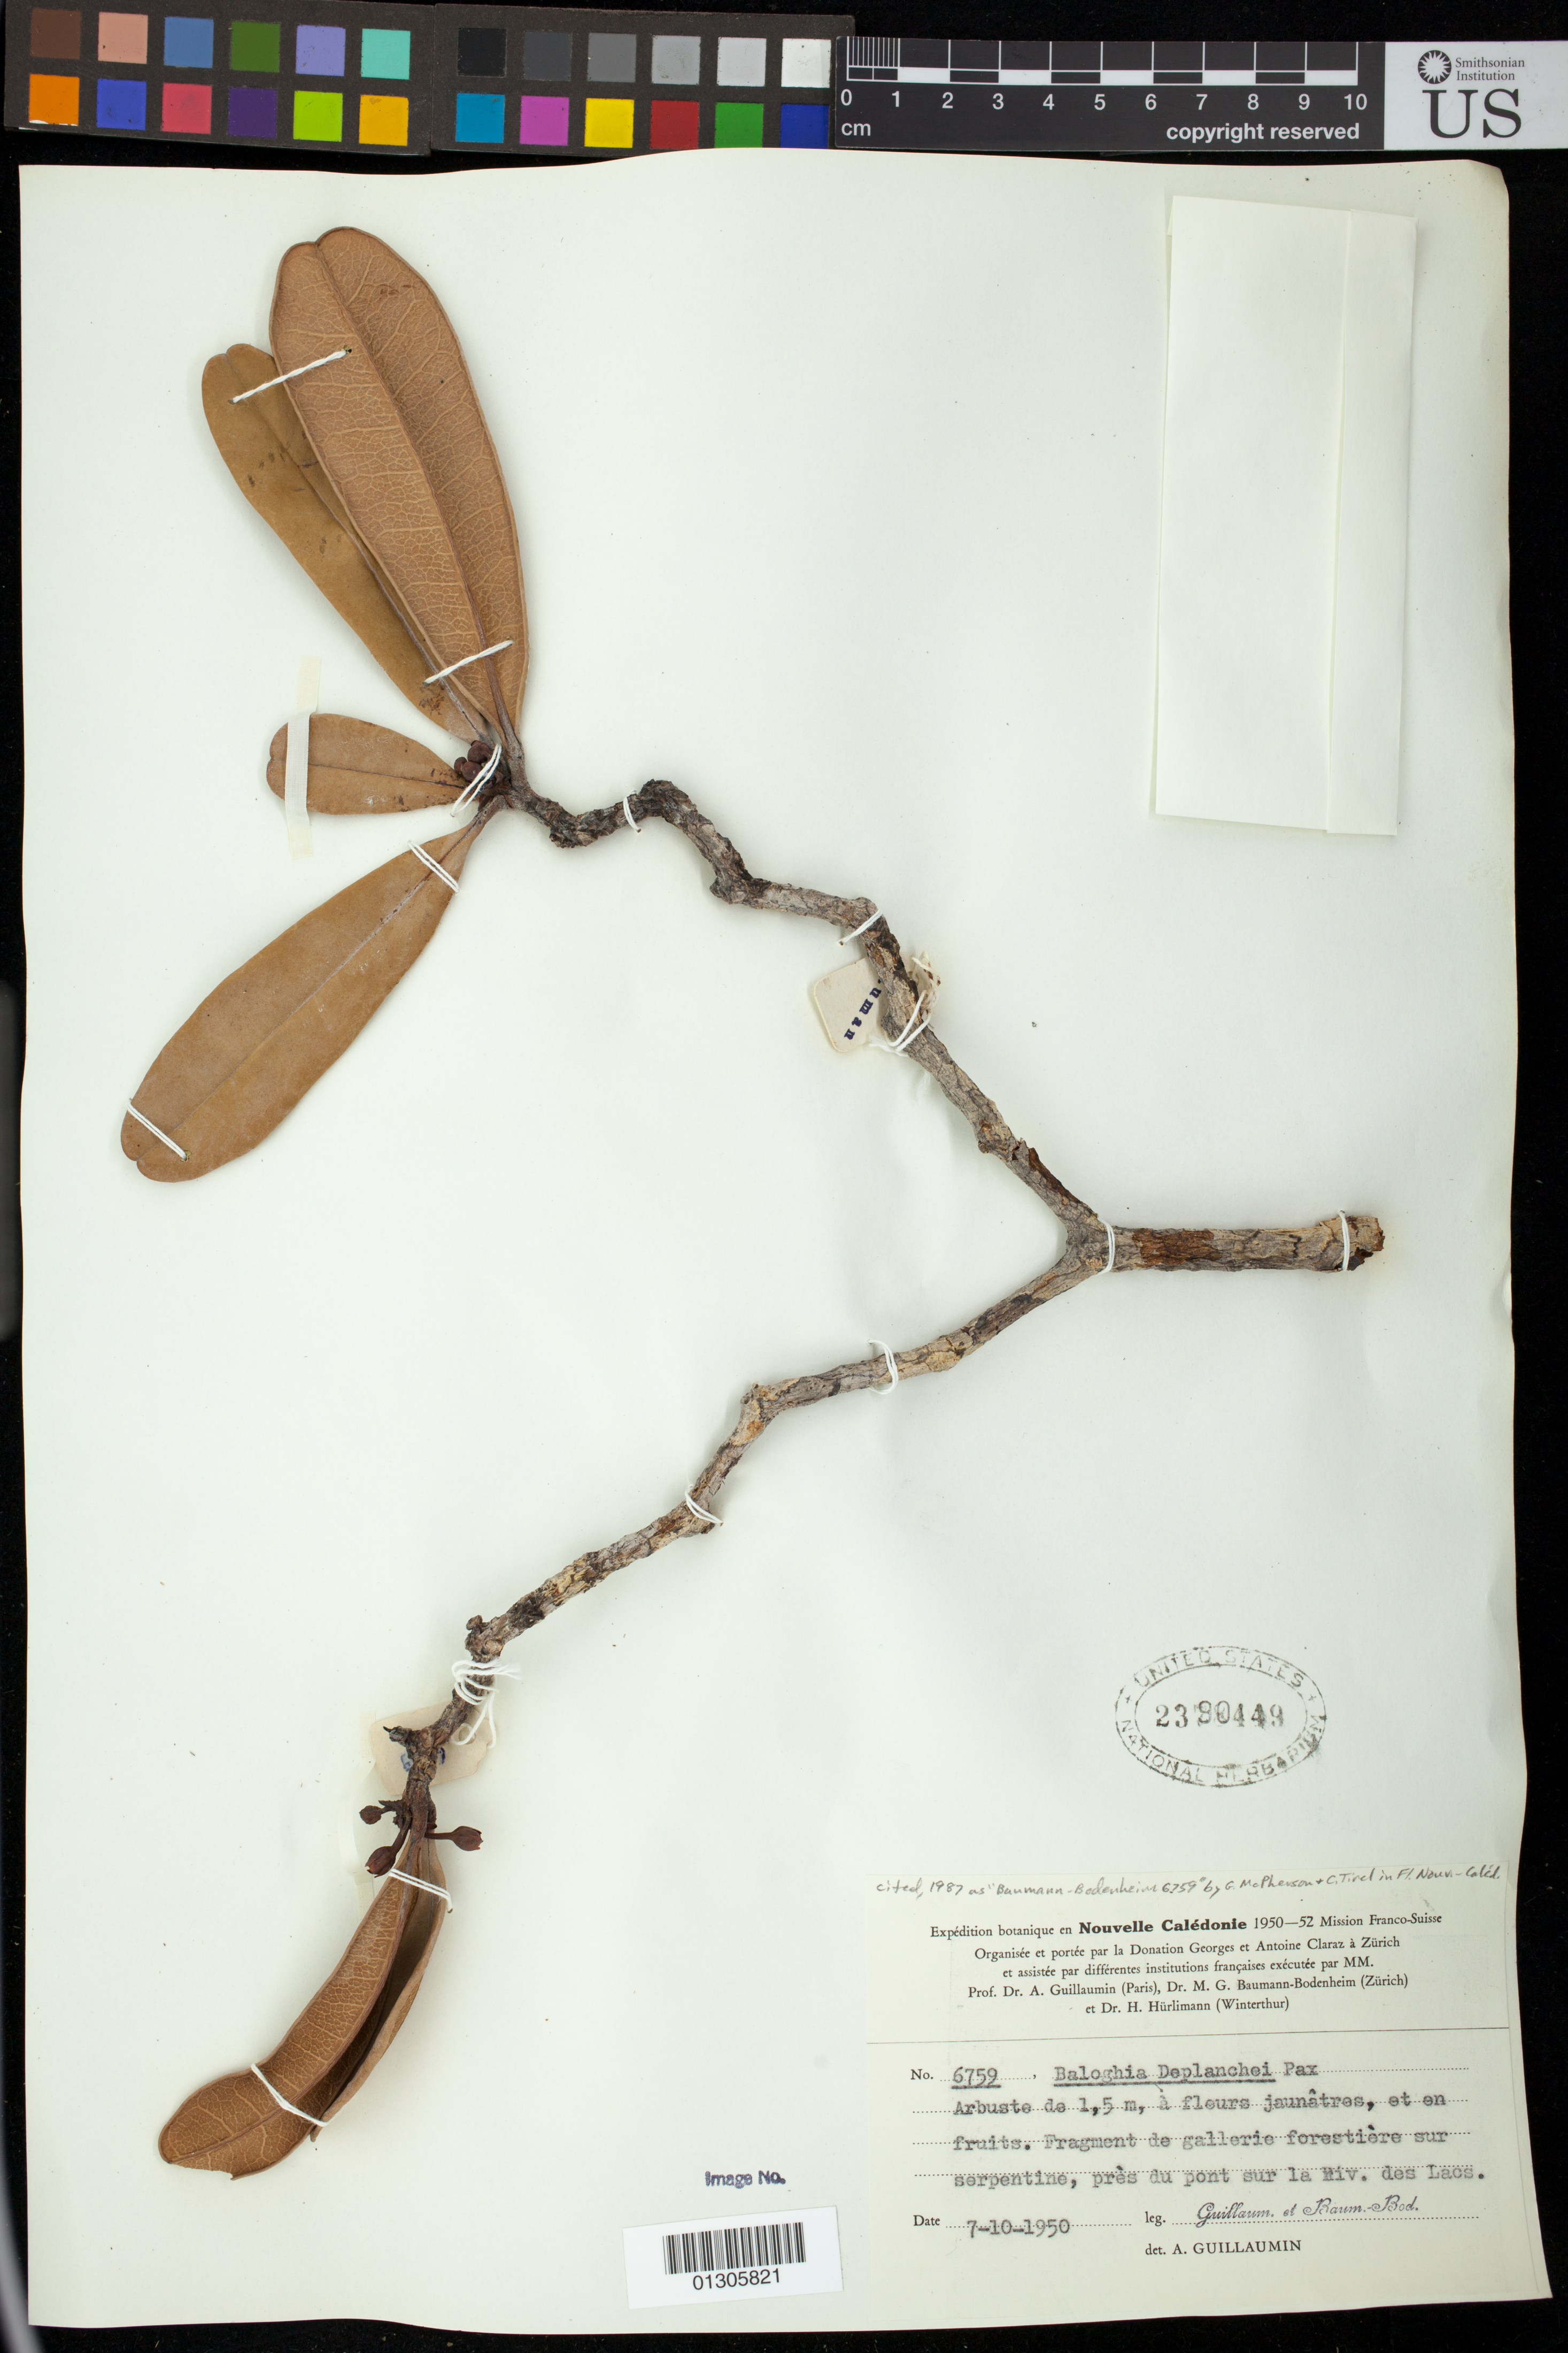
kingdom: Plantae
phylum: Tracheophyta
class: Magnoliopsida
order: Malpighiales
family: Euphorbiaceae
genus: Baloghia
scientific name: Baloghia deplanchei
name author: (Baill.) Pax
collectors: Guillaum & Baum-Bod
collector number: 6759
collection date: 1950-07-10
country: New Caledonia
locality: pres du pont sur la Niv. des Lacs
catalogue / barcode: US 2380449